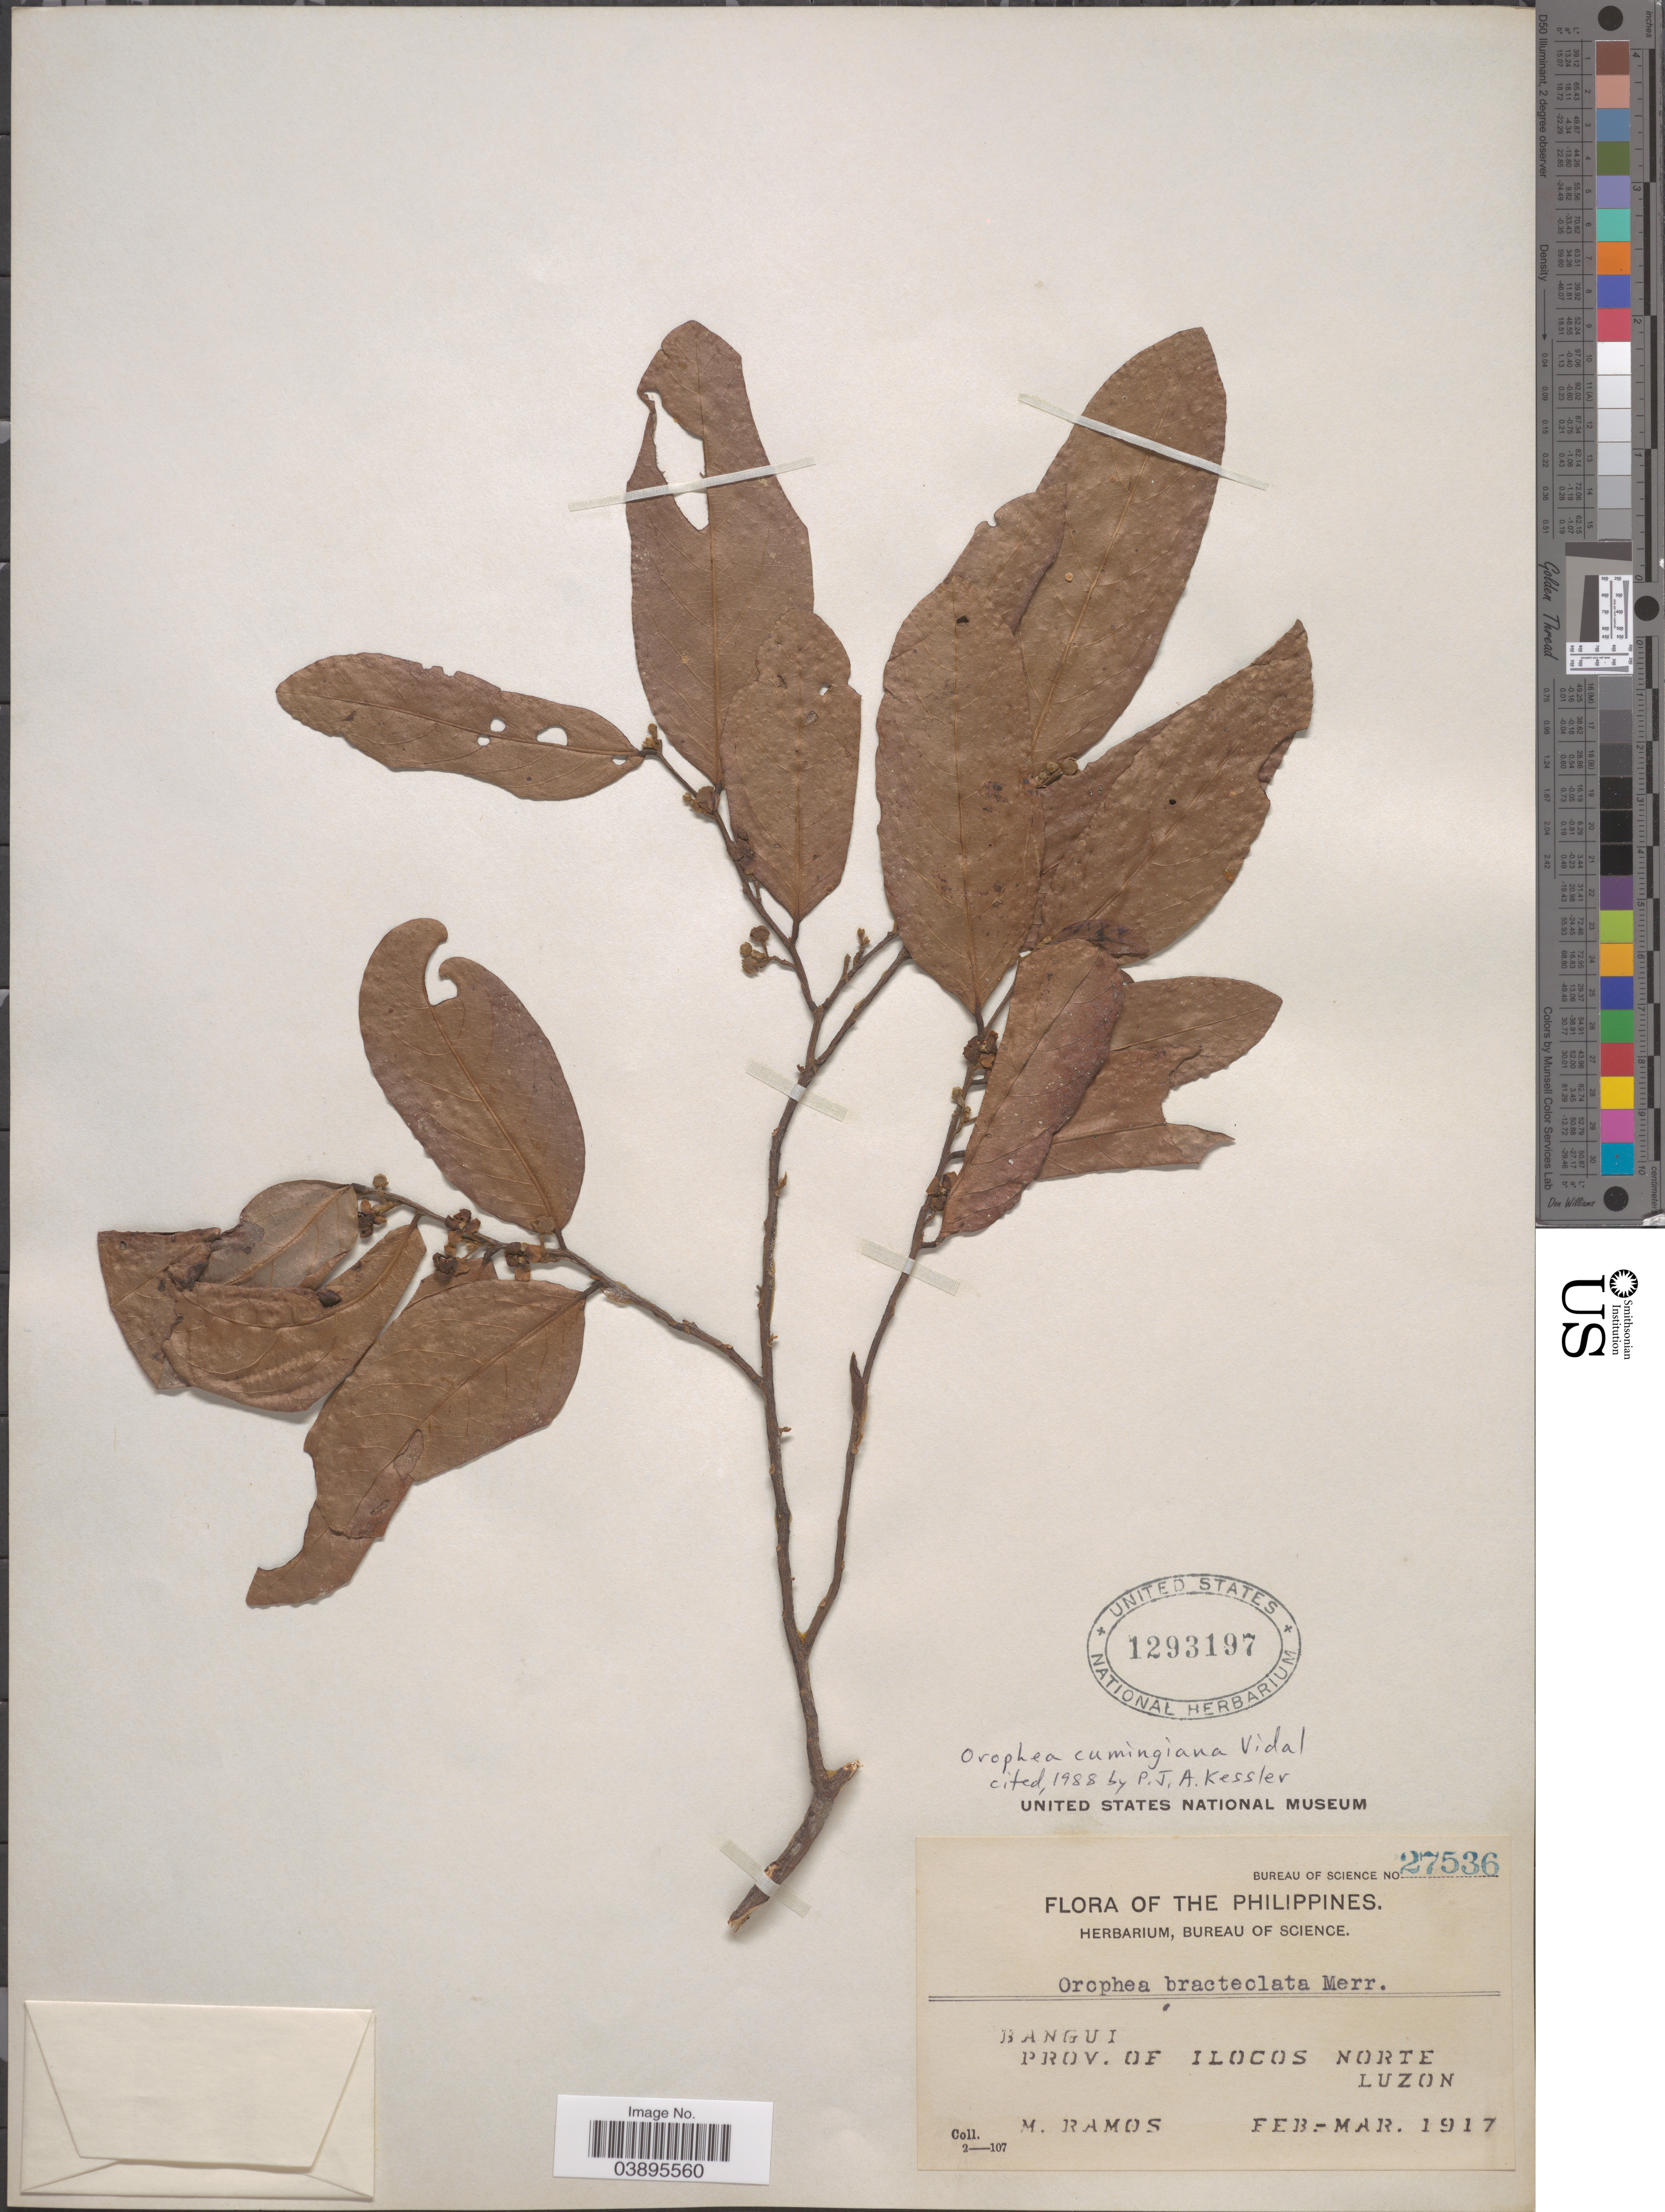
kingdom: Plantae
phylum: Tracheophyta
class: Magnoliopsida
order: Magnoliales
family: Annonaceae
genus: Orophea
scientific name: Orophea cumingiana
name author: S. Vidal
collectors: M. Ramos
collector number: Bureau of Science 27536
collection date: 1917-02/1917-03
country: Philippines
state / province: Ilocos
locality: Bangui. Prov. of Ilocos Norte. Luzon.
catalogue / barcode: US 1293197